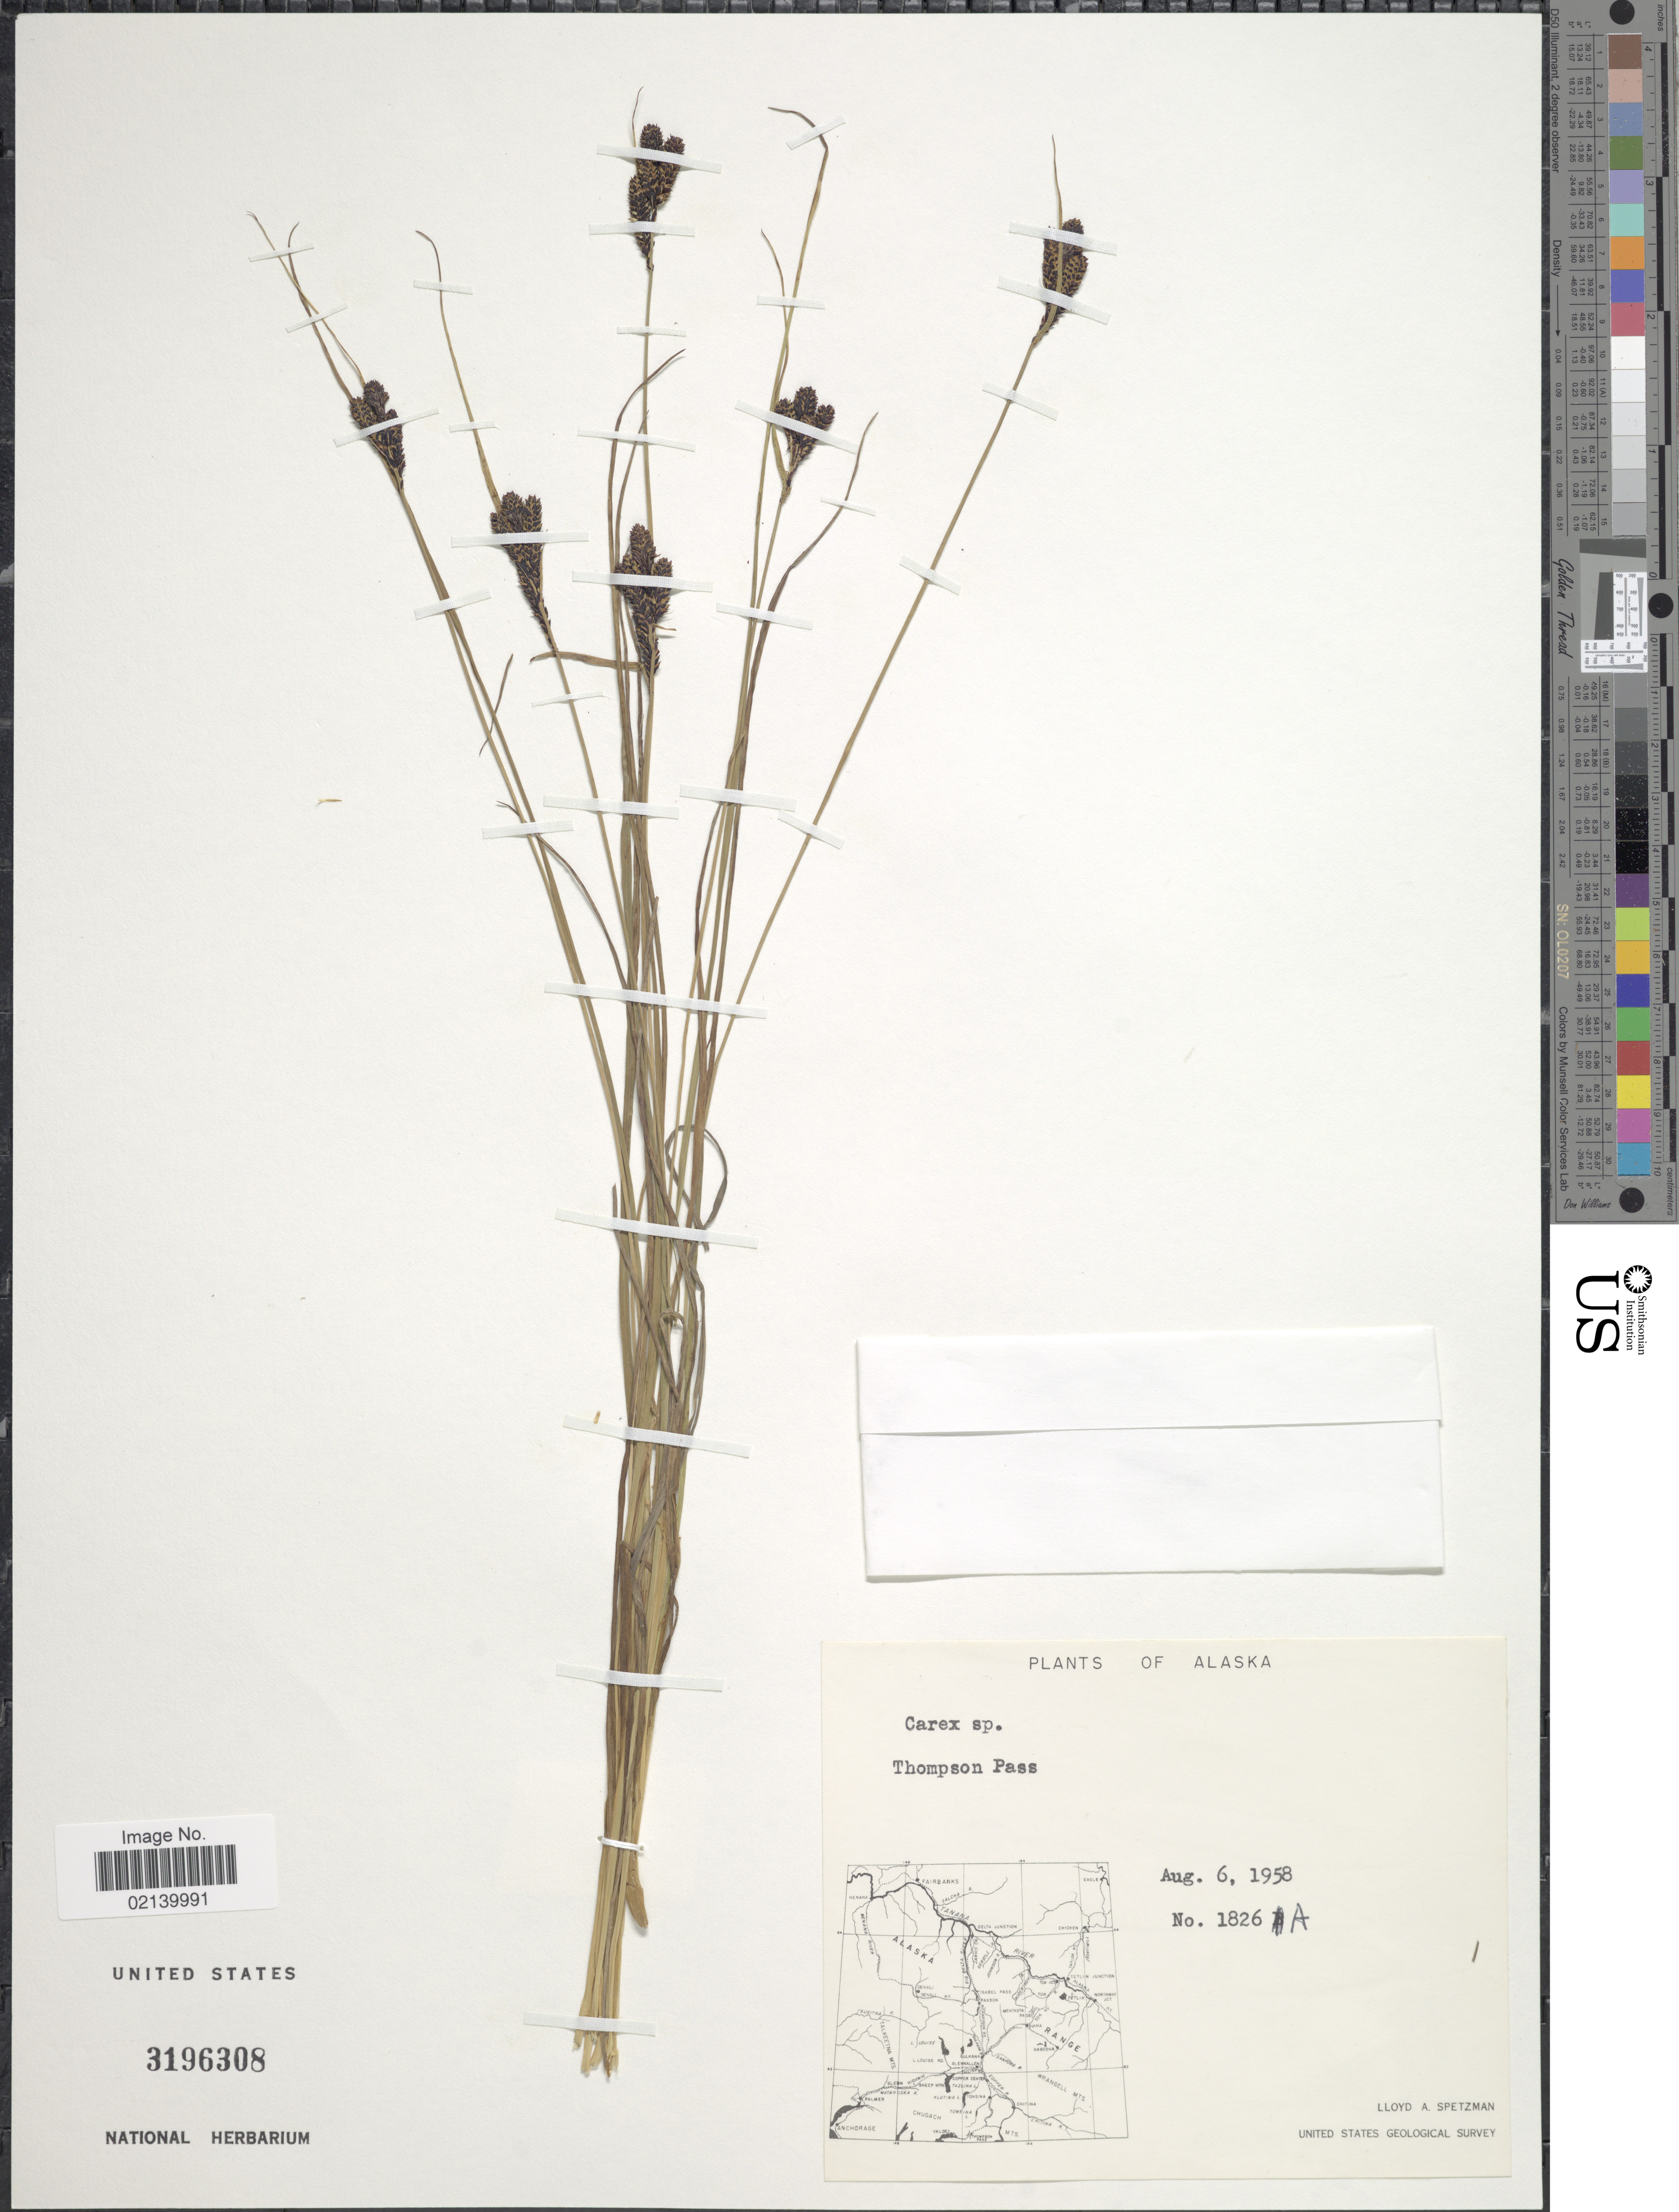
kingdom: Plantae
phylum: Tracheophyta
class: Liliopsida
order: Poales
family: Cyperaceae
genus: Carex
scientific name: Carex sp.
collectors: L. Spetzman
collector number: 1826A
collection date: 1958-08-06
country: United States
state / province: Alaska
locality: Thompson Pass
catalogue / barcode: US 3196308